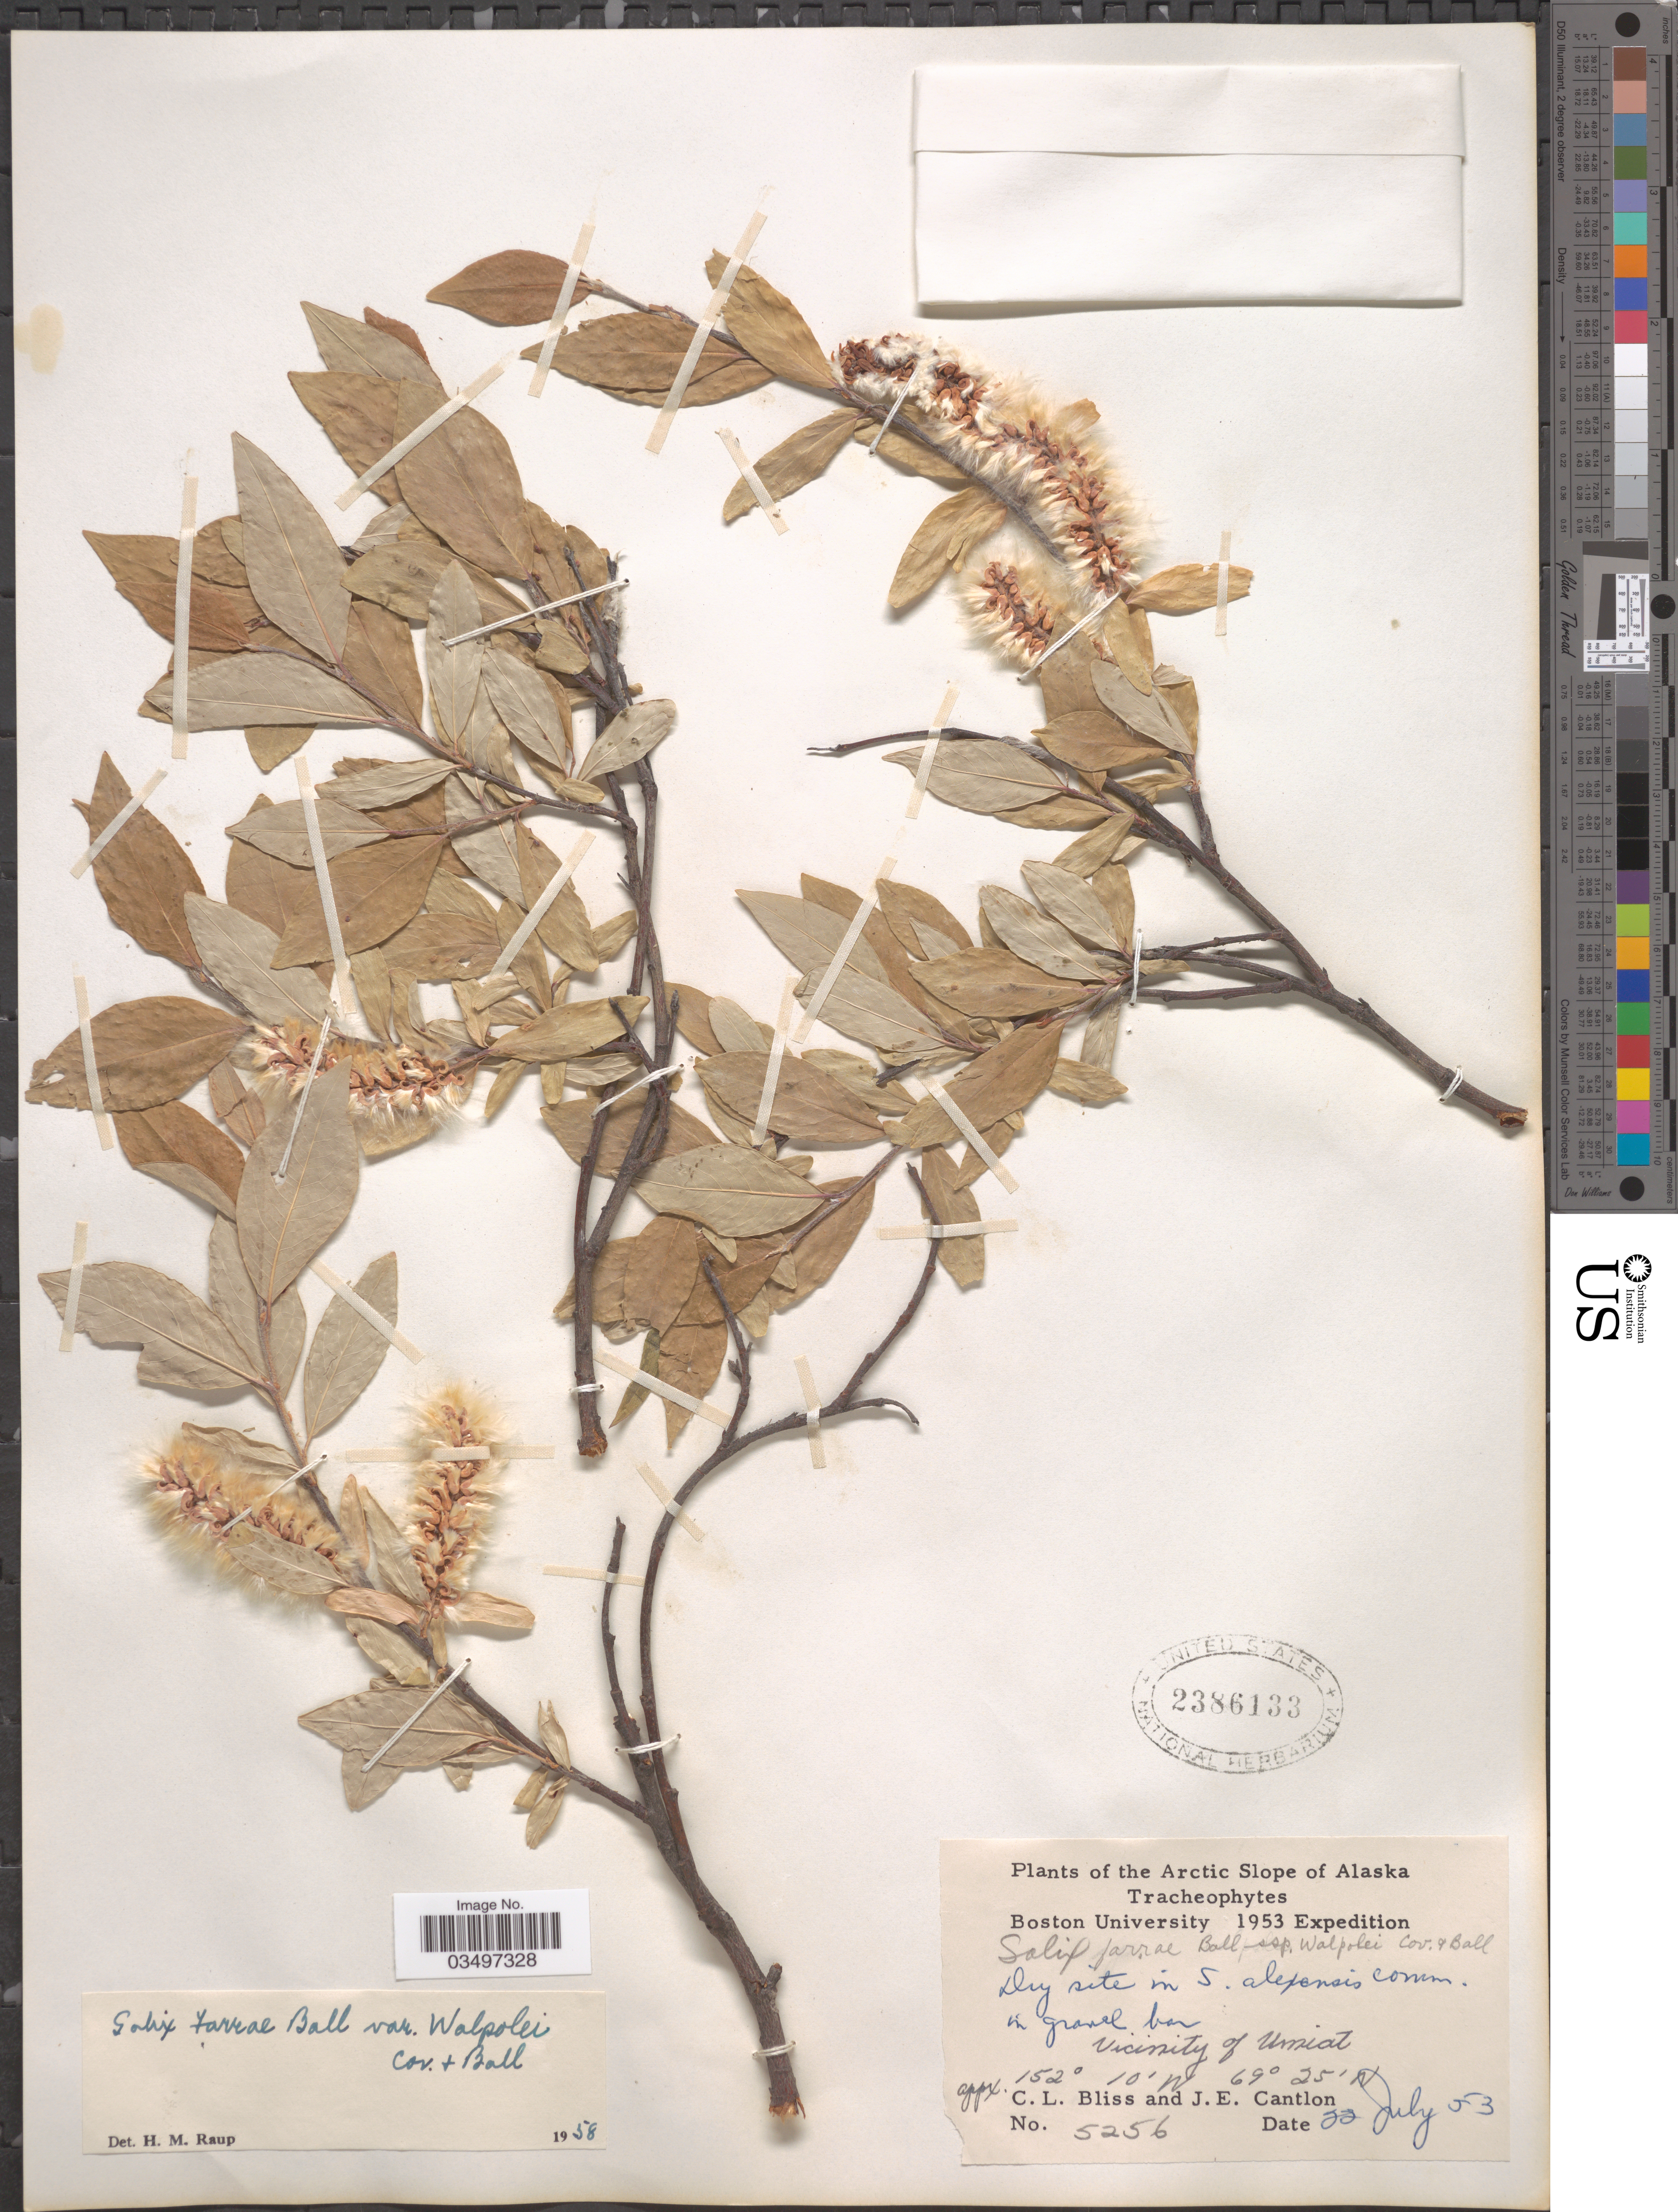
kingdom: Plantae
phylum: Tracheophyta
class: Magnoliopsida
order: Malpighiales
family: Salicaceae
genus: Salix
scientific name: Salix farrae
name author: C.R. Ball in Standl.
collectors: C. Bliss & J. Cantlon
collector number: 5256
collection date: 1953-07-22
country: United States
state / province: Alaska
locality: The Arctic Slope of Alaska. Vicinity of Umiat.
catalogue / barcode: US 2386133